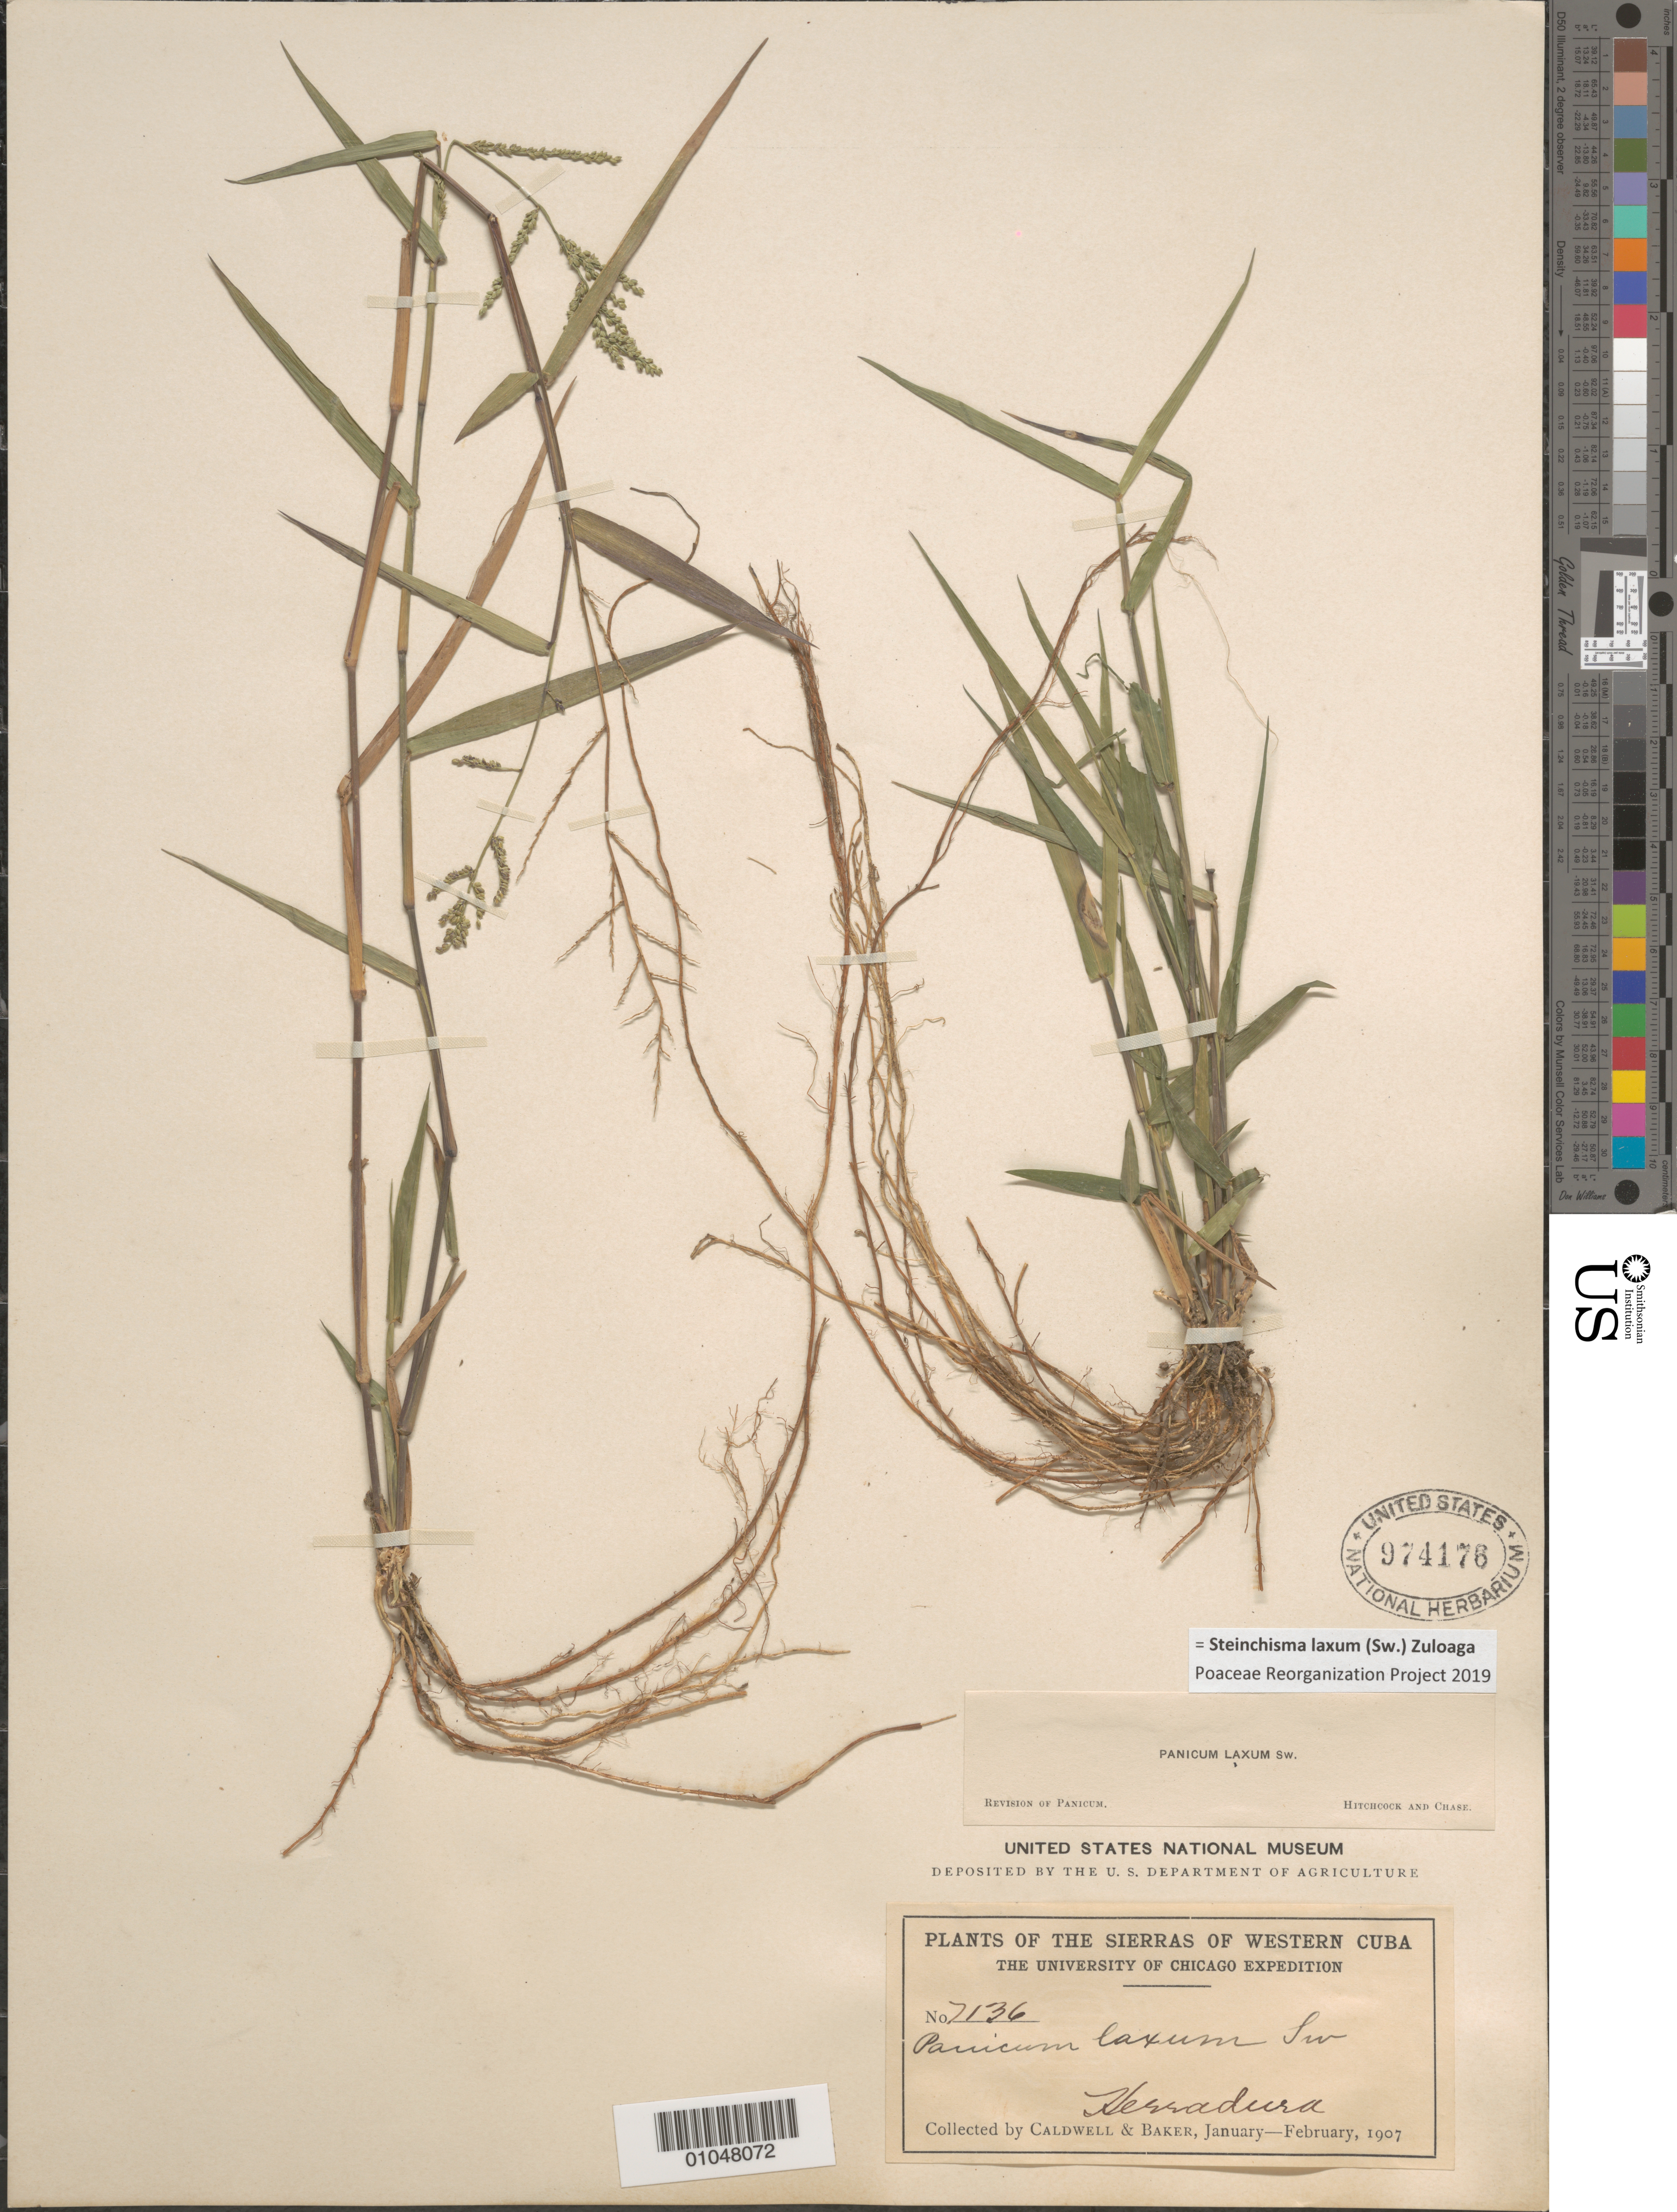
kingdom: Plantae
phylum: Tracheophyta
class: Liliopsida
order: Poales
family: Poaceae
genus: Panicum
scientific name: Panicum laxum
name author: Sw.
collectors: D. H. Caldwell & -- Baker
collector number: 7136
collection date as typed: Jan 1907 to -- Feb 1907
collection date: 1907-01/1907-02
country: Cuba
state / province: Pinar del Rio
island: Cuba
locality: Herradura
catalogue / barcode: US 974176